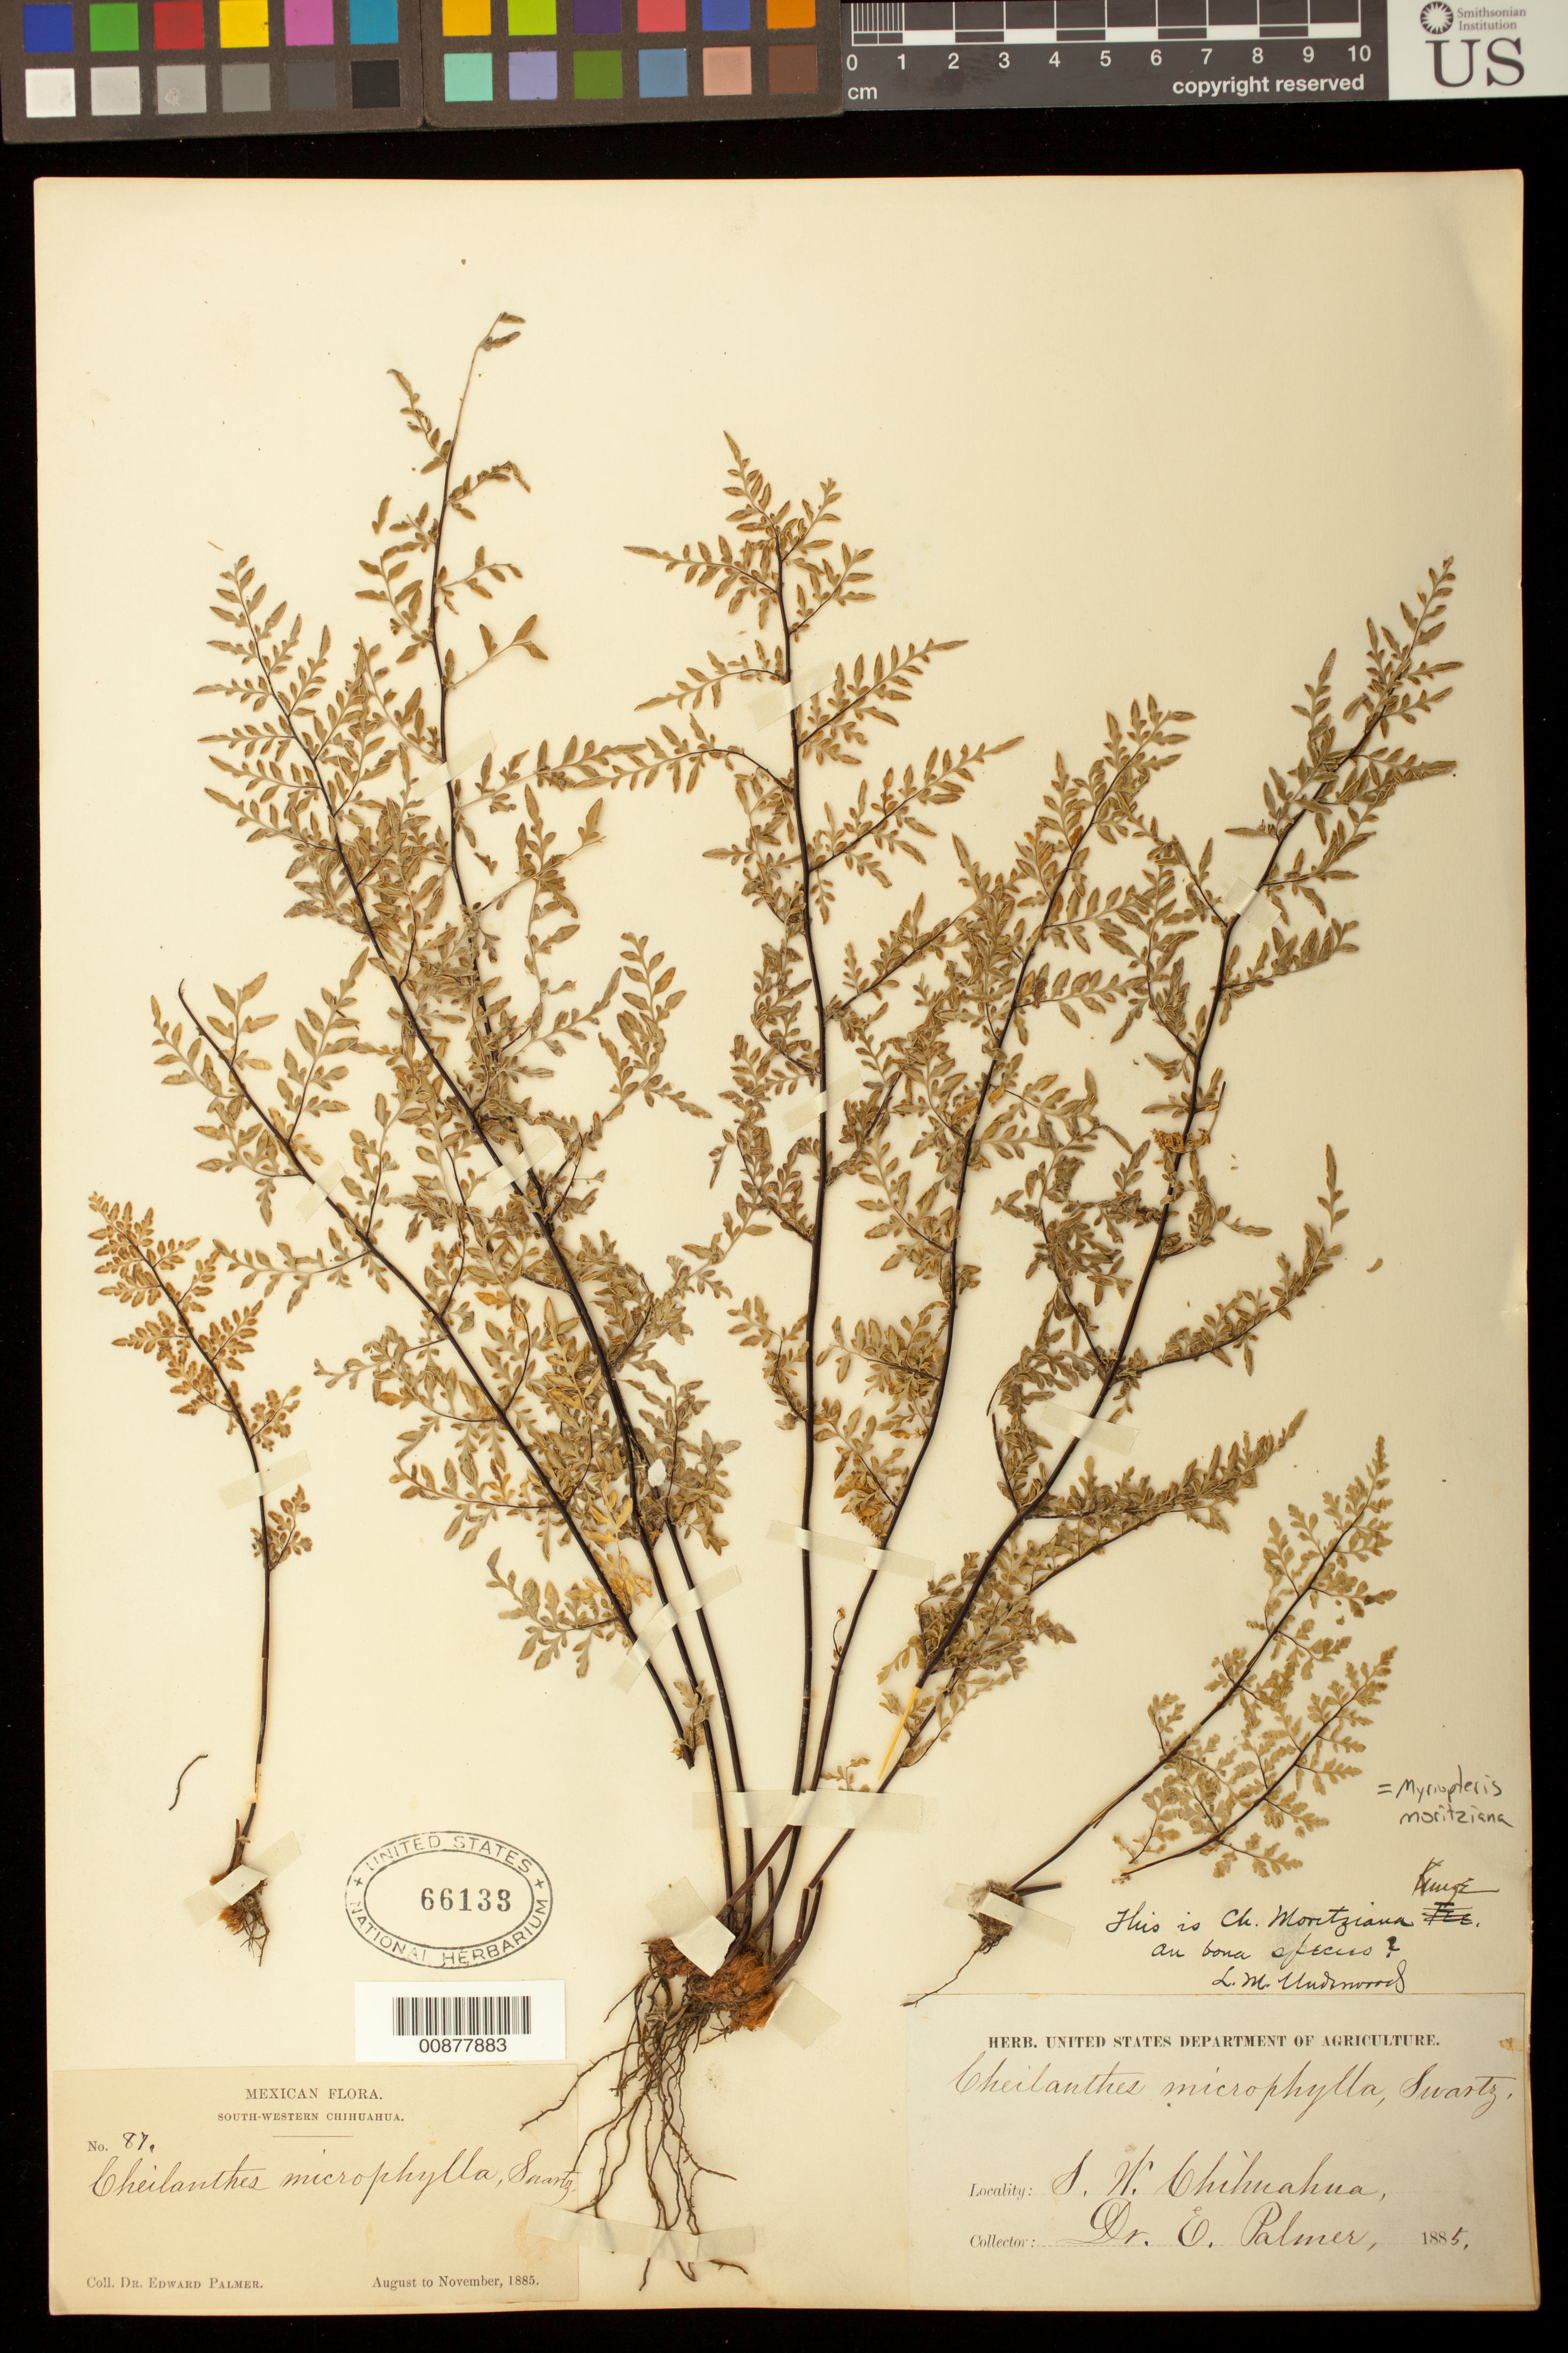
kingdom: Plantae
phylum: Tracheophyta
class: Polypodiopsida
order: Polypodiales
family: Pteridaceae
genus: Myriopteris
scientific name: Myriopteris moritziana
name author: (Kunze) Grusz & Windham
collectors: E. Palmer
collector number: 87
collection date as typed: Aug 1885 to -- Nov 1885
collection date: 1885-08/1885-11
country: Mexico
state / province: Chihuahua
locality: South-Western Chihuahua.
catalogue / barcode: US 66133